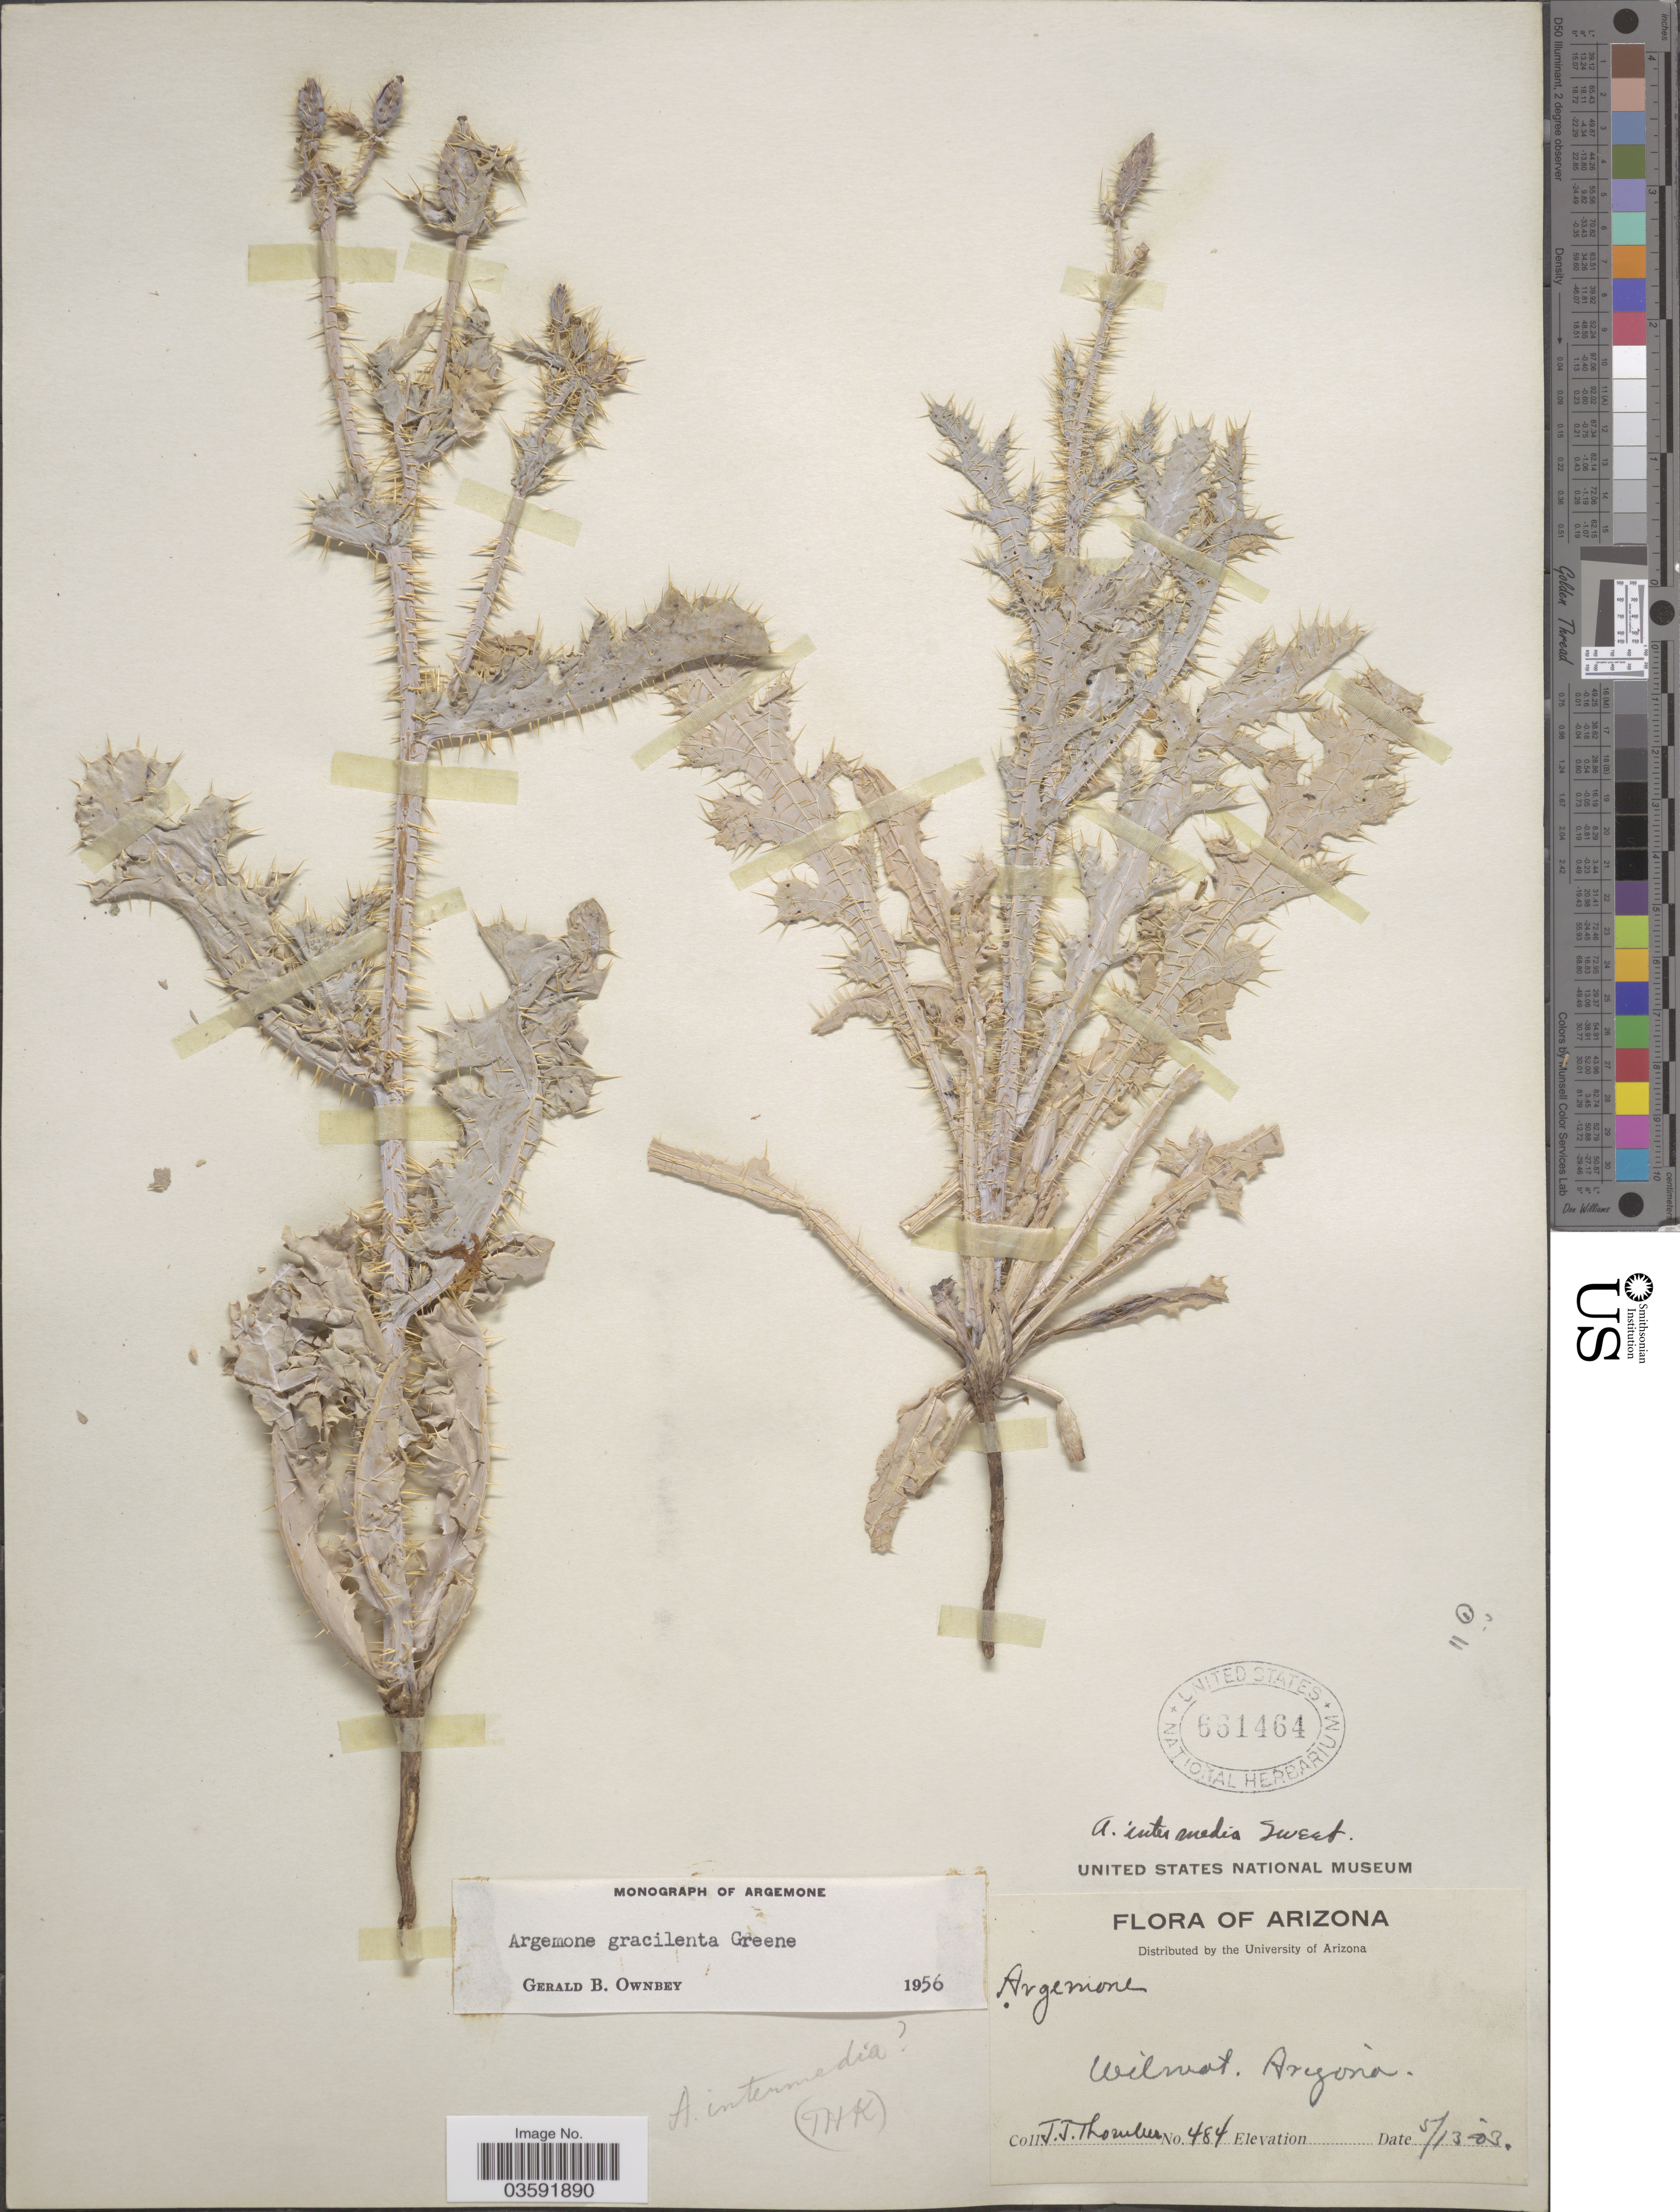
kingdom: Plantae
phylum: Tracheophyta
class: Magnoliopsida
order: Ranunculales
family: Papaveraceae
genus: Argemone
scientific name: Argemone gracilenta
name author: Greene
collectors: J. Thornber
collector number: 484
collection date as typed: Transcribed d/m/y: 13/5/3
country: United States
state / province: Arizona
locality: Wilmot.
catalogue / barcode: US 661464